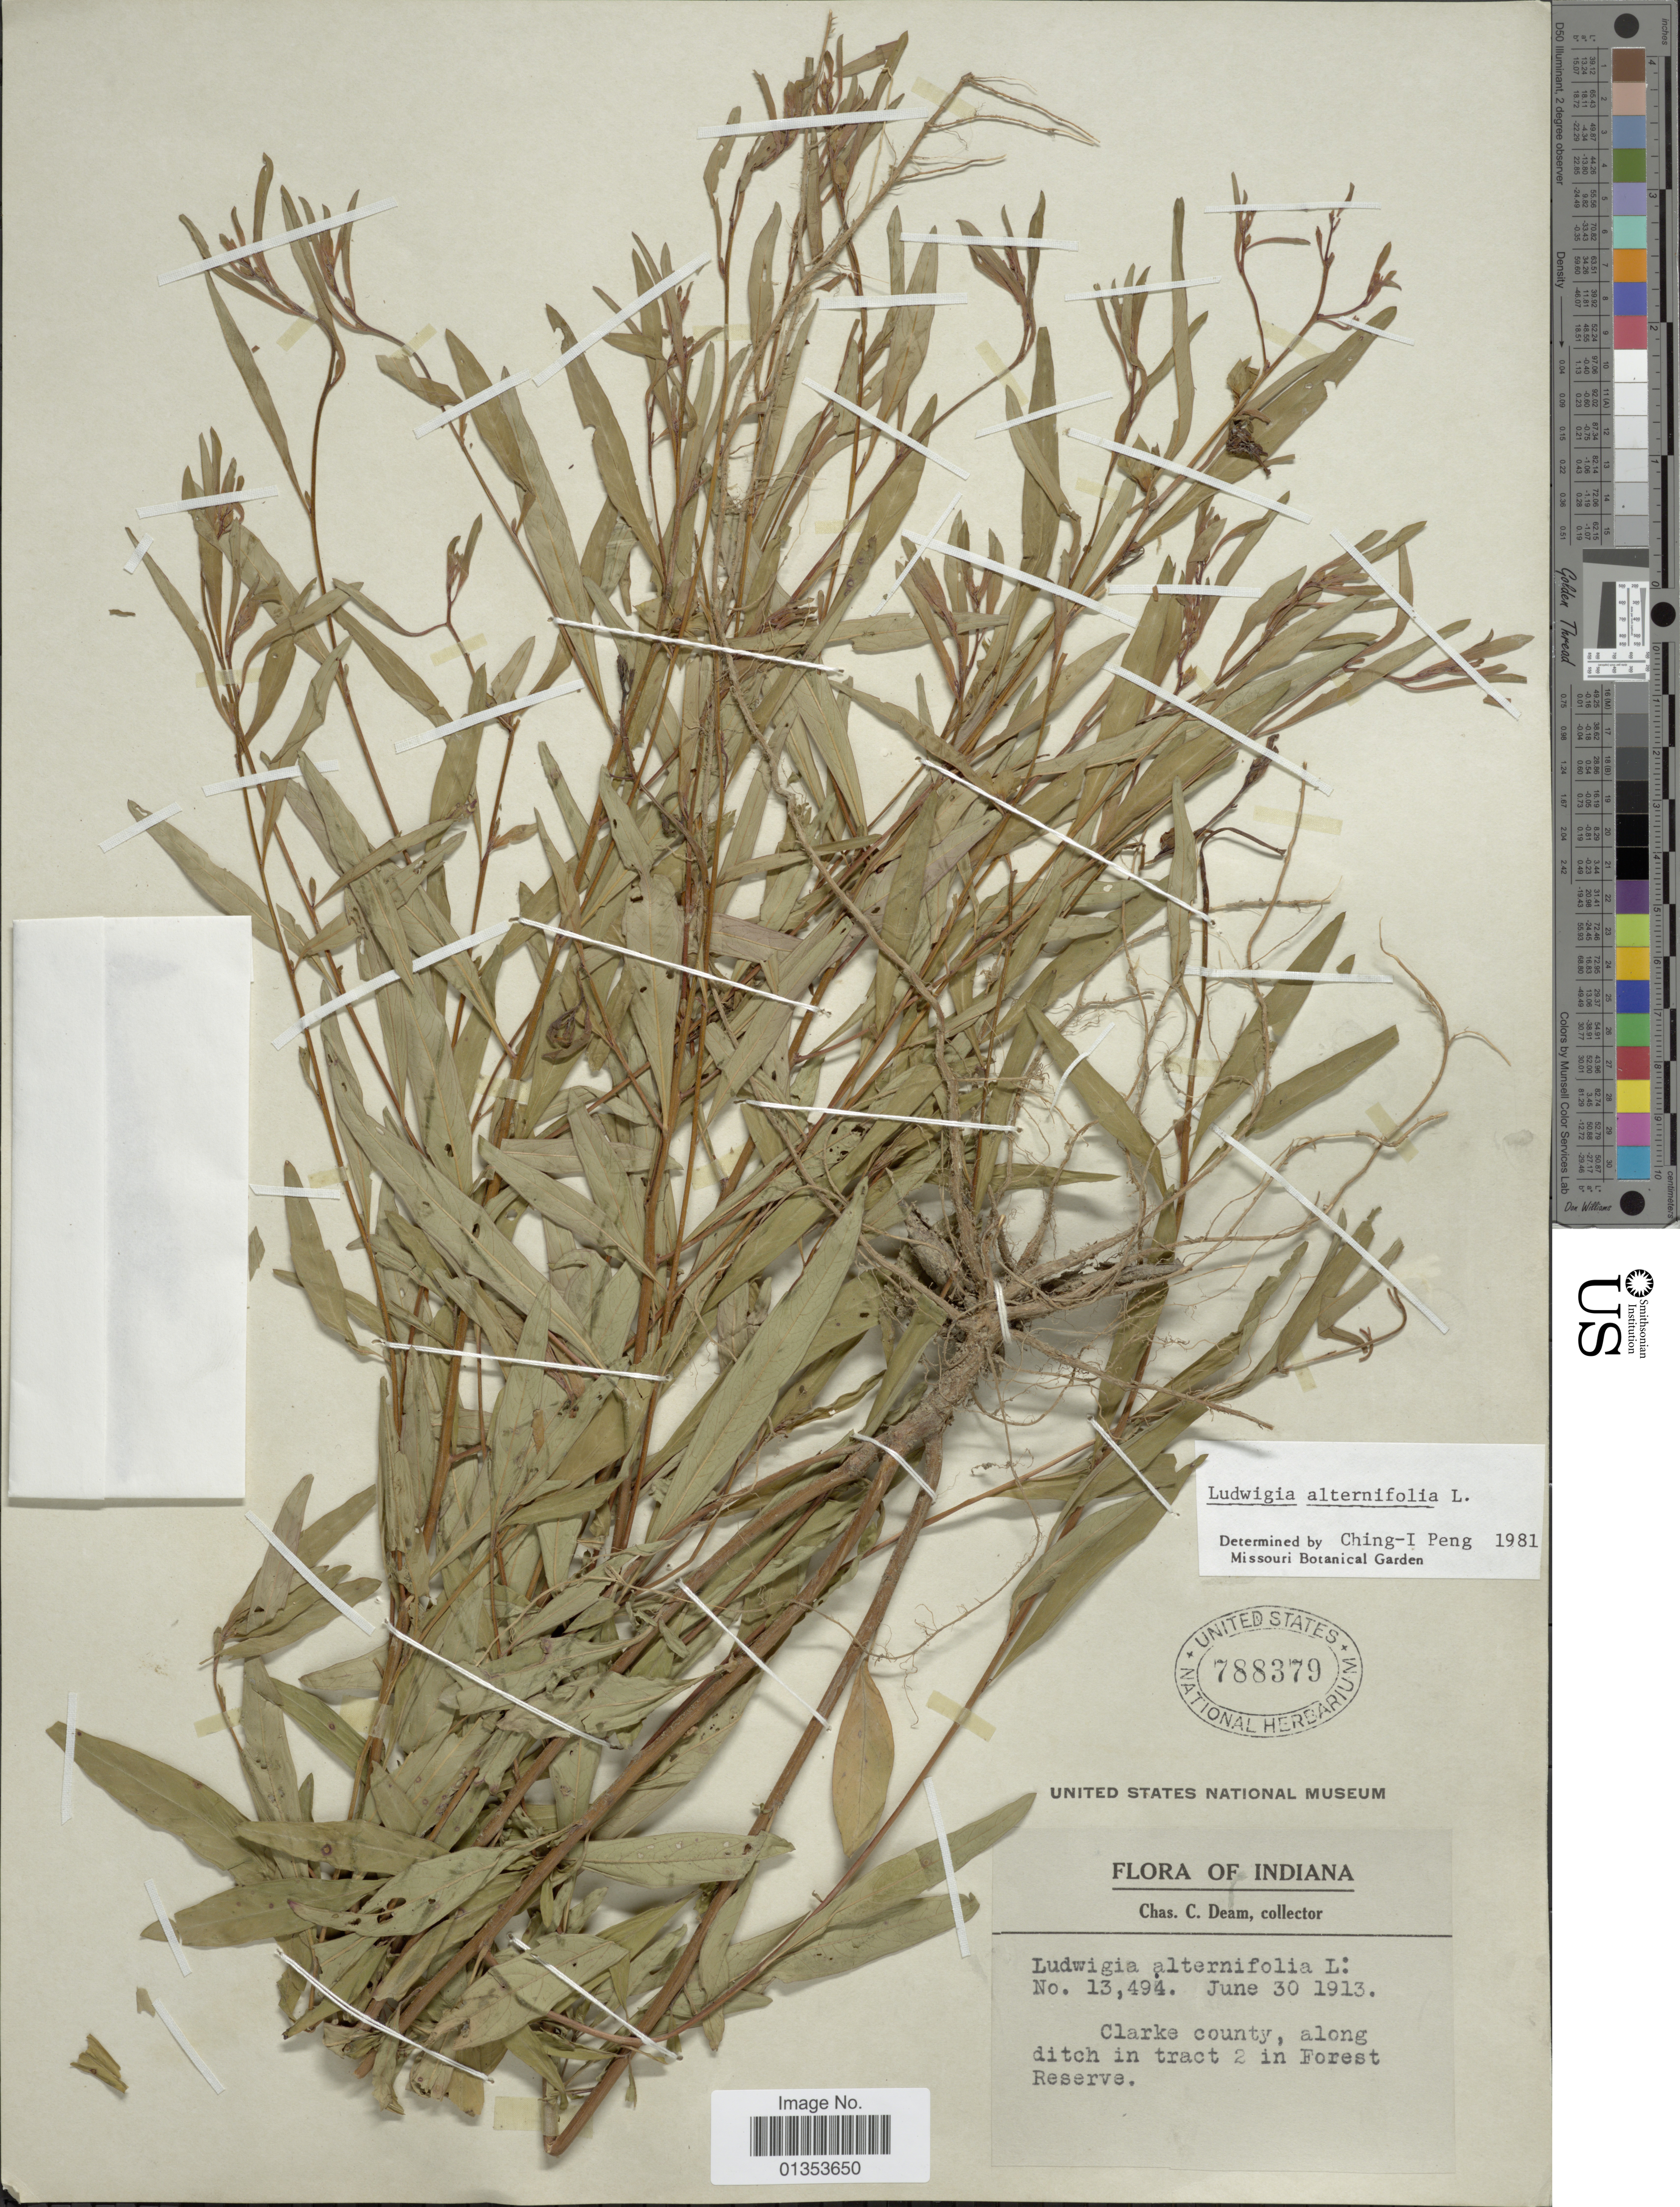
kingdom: Plantae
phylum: Tracheophyta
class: Magnoliopsida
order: Myrtales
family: Onagraceae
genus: Ludwigia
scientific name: Ludwigia alternifolia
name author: L.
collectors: C. C. Deam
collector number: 13494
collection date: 1913-06-30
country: United States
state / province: Indiana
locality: Clarke County, along ditch in tract 2 in Forest Reserve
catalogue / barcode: US 788379